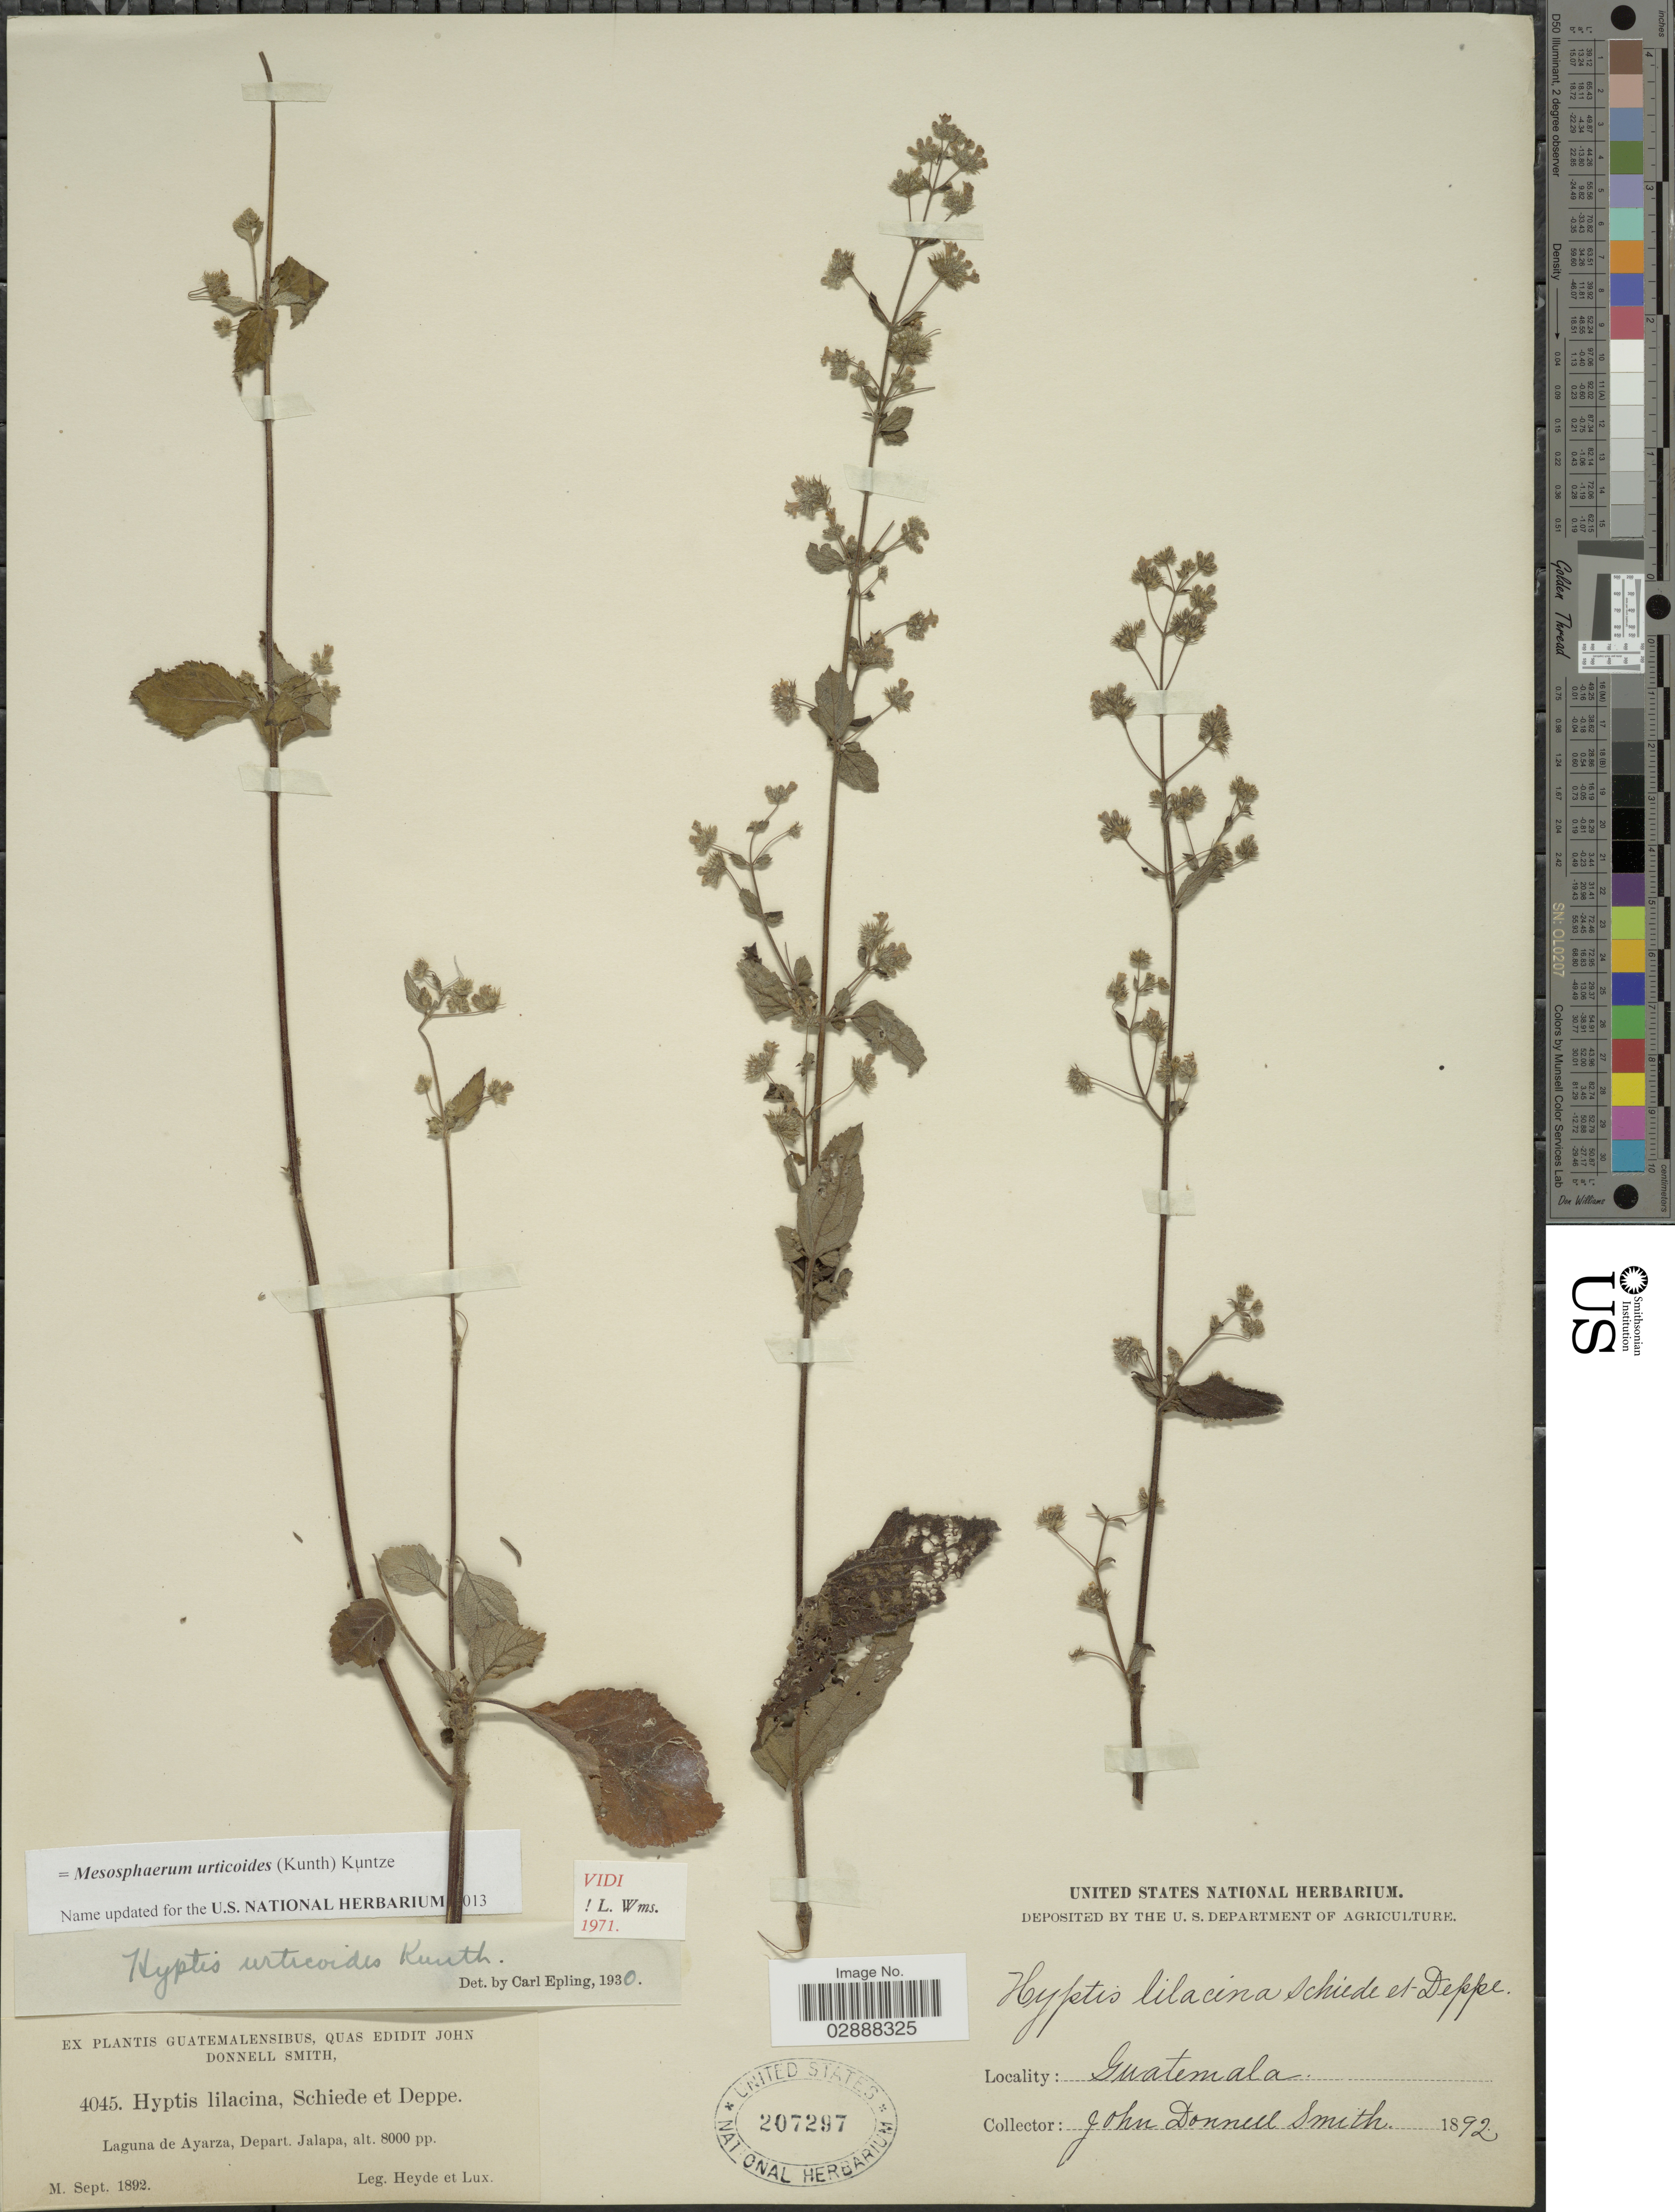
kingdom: Plantae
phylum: Tracheophyta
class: Magnoliopsida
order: Lamiales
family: Lamiaceae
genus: Mesosphaerum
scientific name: Mesosphaerum urticoides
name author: (Kunth) Kuntze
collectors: Heyde, Lux & J. Donnell Smith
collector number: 4045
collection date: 1892-09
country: Guatemala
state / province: Jalapa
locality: Laguna de Ayarza, Depart. Jalapa.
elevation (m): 2438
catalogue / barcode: US 207297